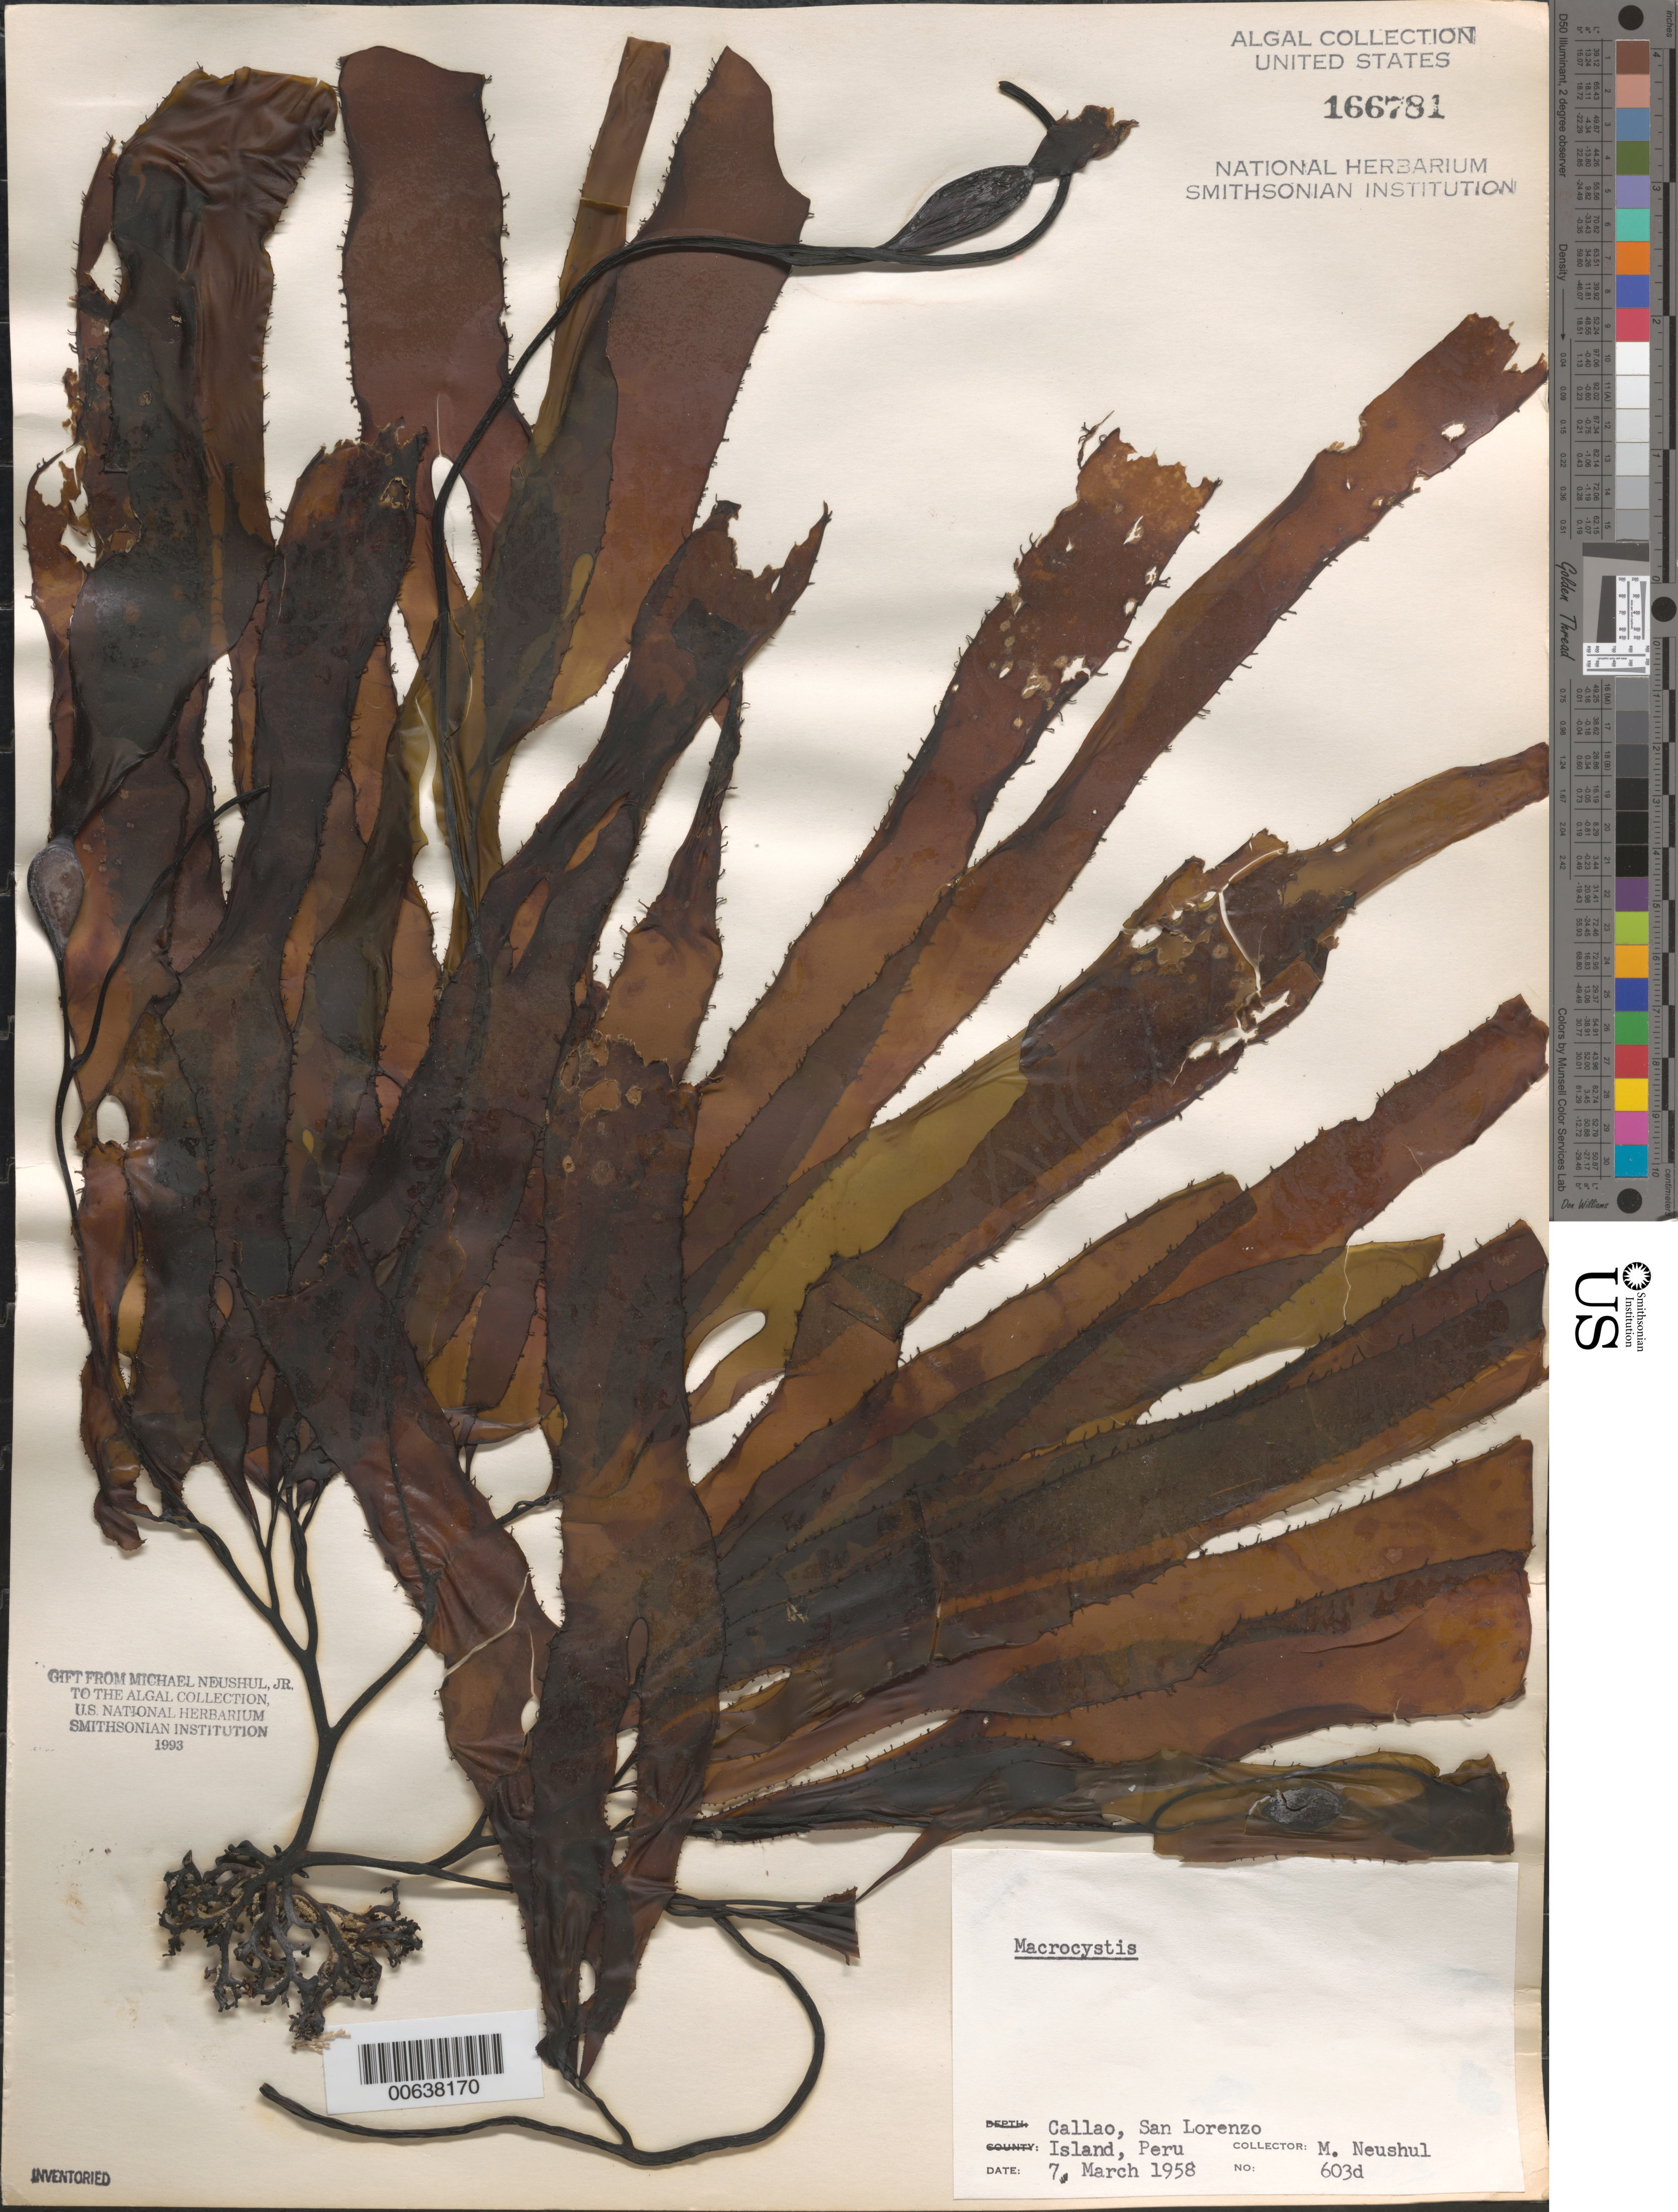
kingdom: Chromista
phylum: Ochrophyta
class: Phaeophyceae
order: Laminariales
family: Laminariaceae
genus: Macrocystis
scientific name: Macrocystis sp.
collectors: M. Neushul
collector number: Neushul 603d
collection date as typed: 07 Mar 1958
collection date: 1958-03-07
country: Peru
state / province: Callao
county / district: Callao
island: Isla San Lorenzo (San Lorenzo Island)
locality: Callao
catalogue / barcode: US 166781